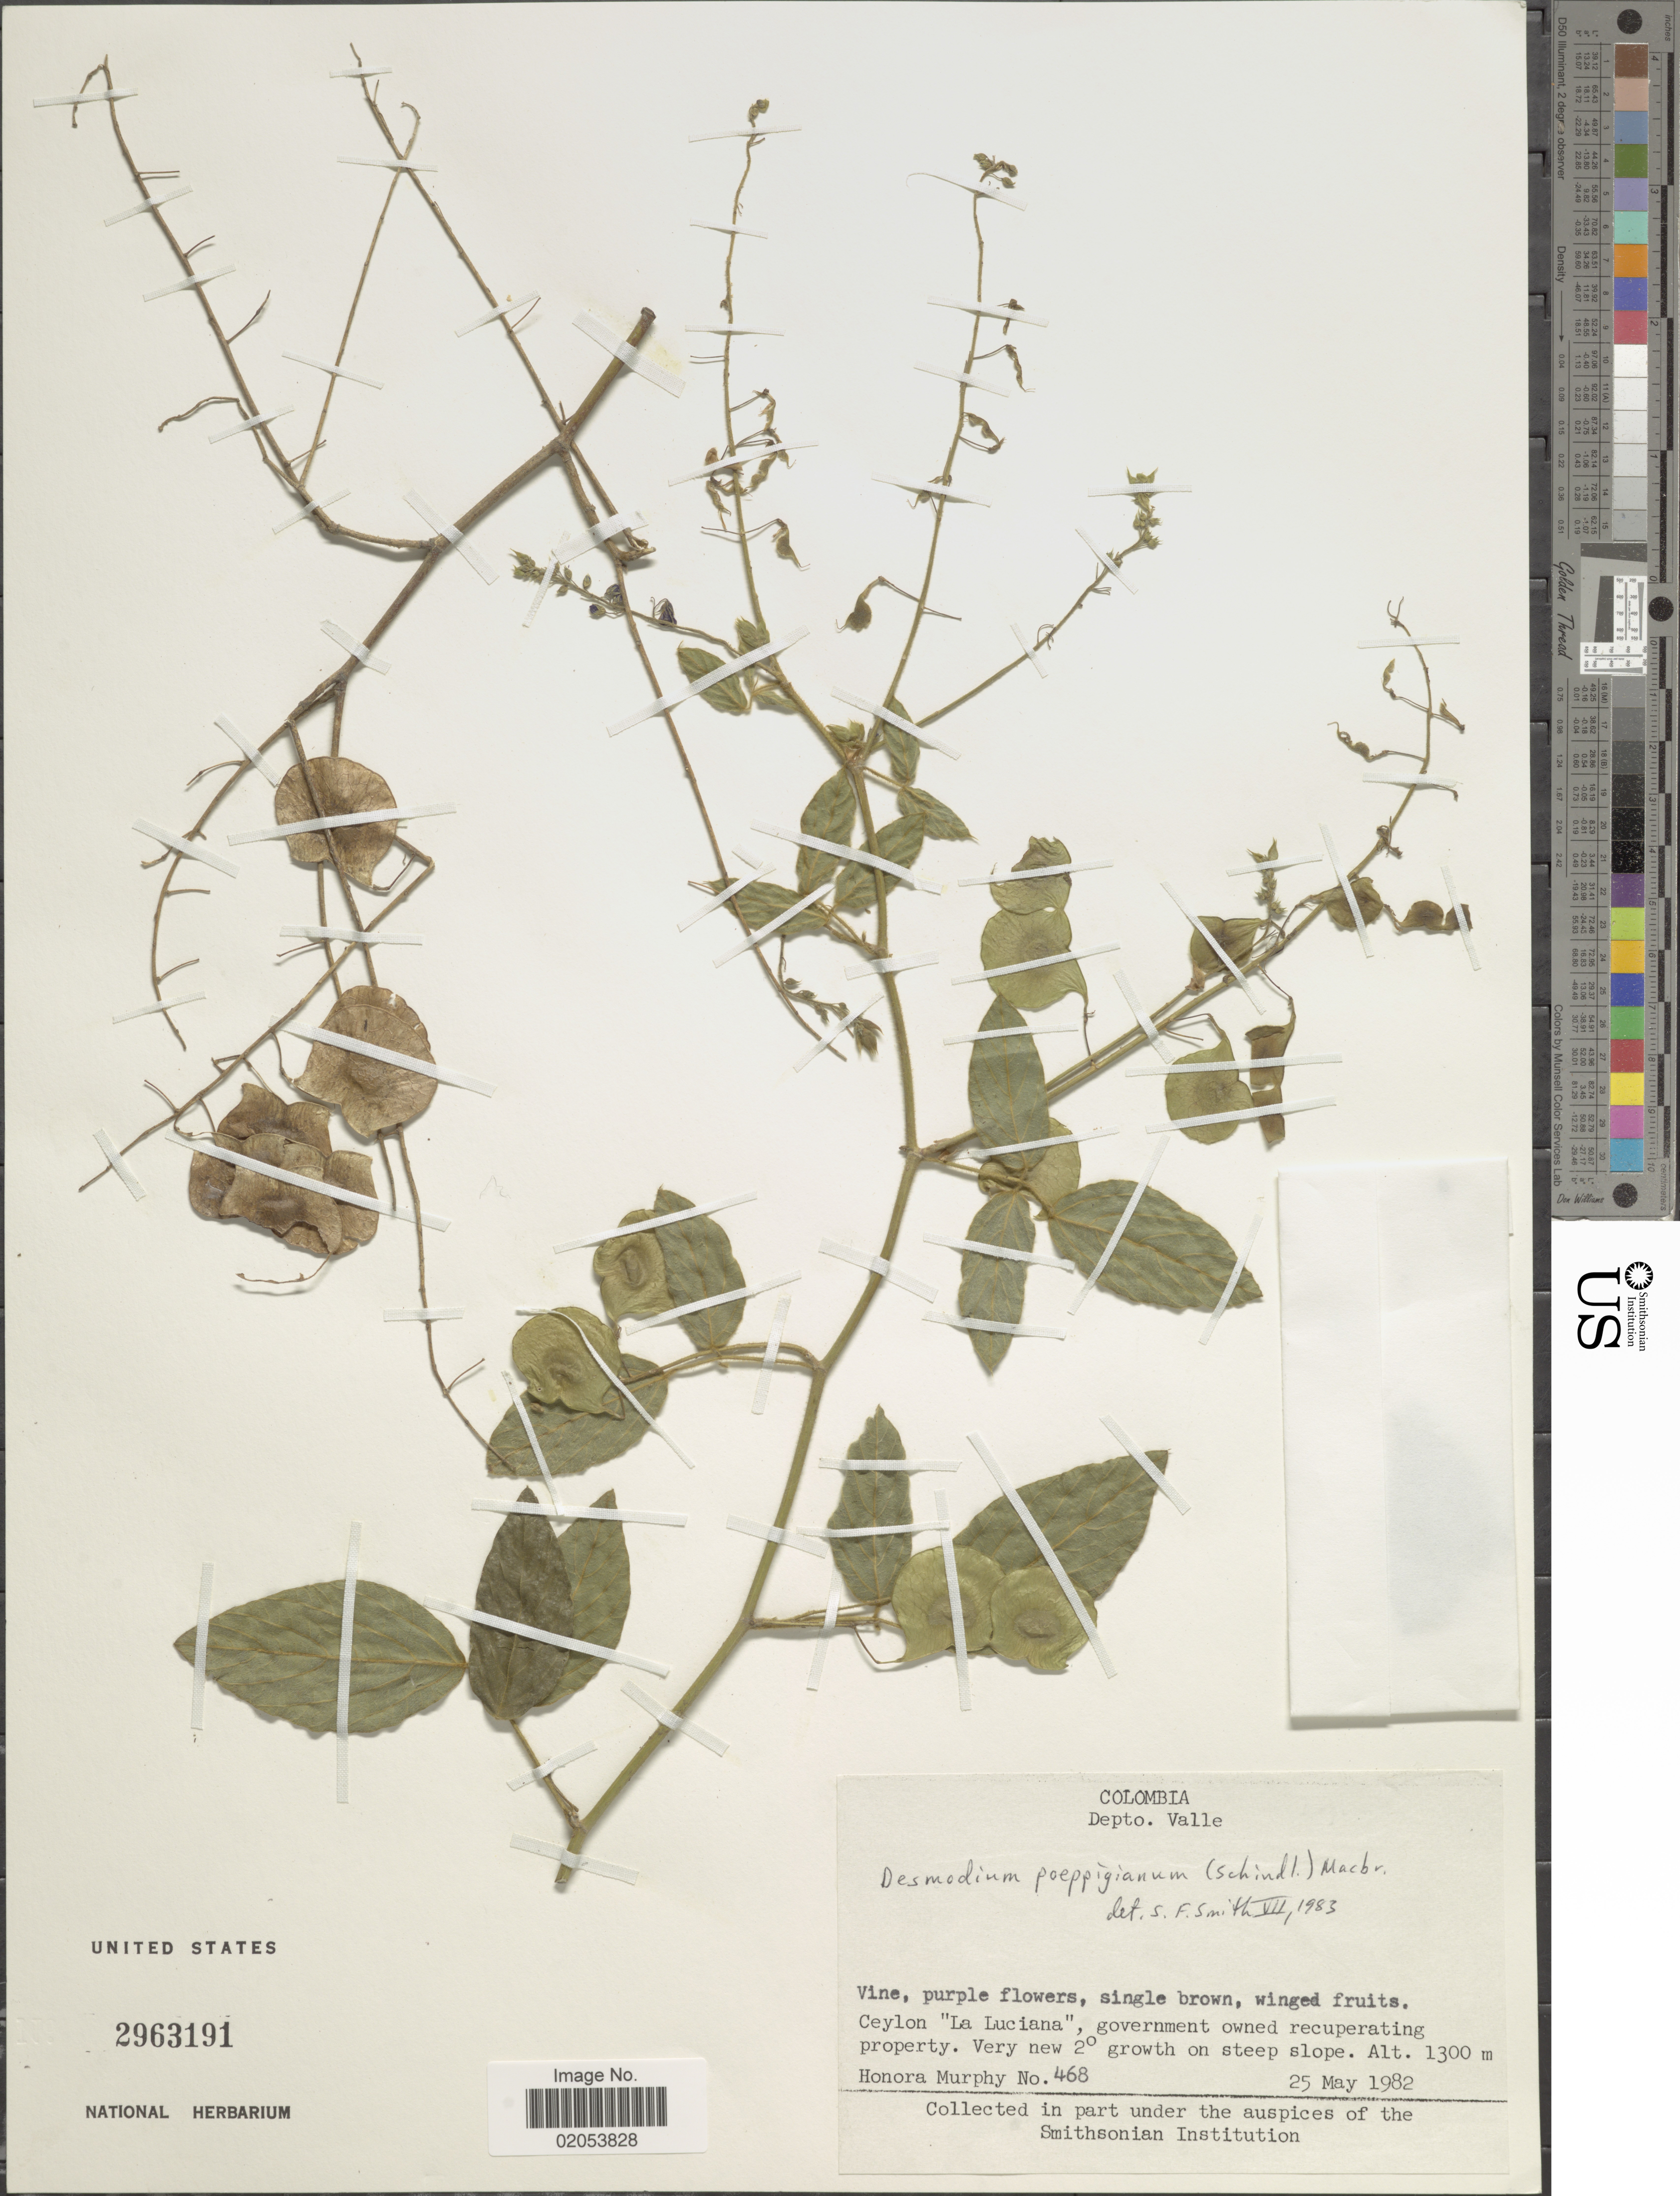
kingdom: Plantae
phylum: Tracheophyta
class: Magnoliopsida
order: Fabales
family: Fabaceae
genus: Desmodium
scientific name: Desmodium poeppigianum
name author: (Schindl.) J.F. Macbr.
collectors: H. Murphy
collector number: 468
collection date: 1982-05-25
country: Colombia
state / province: Valle del Cauca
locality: Depto. Valle. Ceylon "La Luciana", government owned recuperating property. Very new 2° growth on step slope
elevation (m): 1300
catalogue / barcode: US 2963191